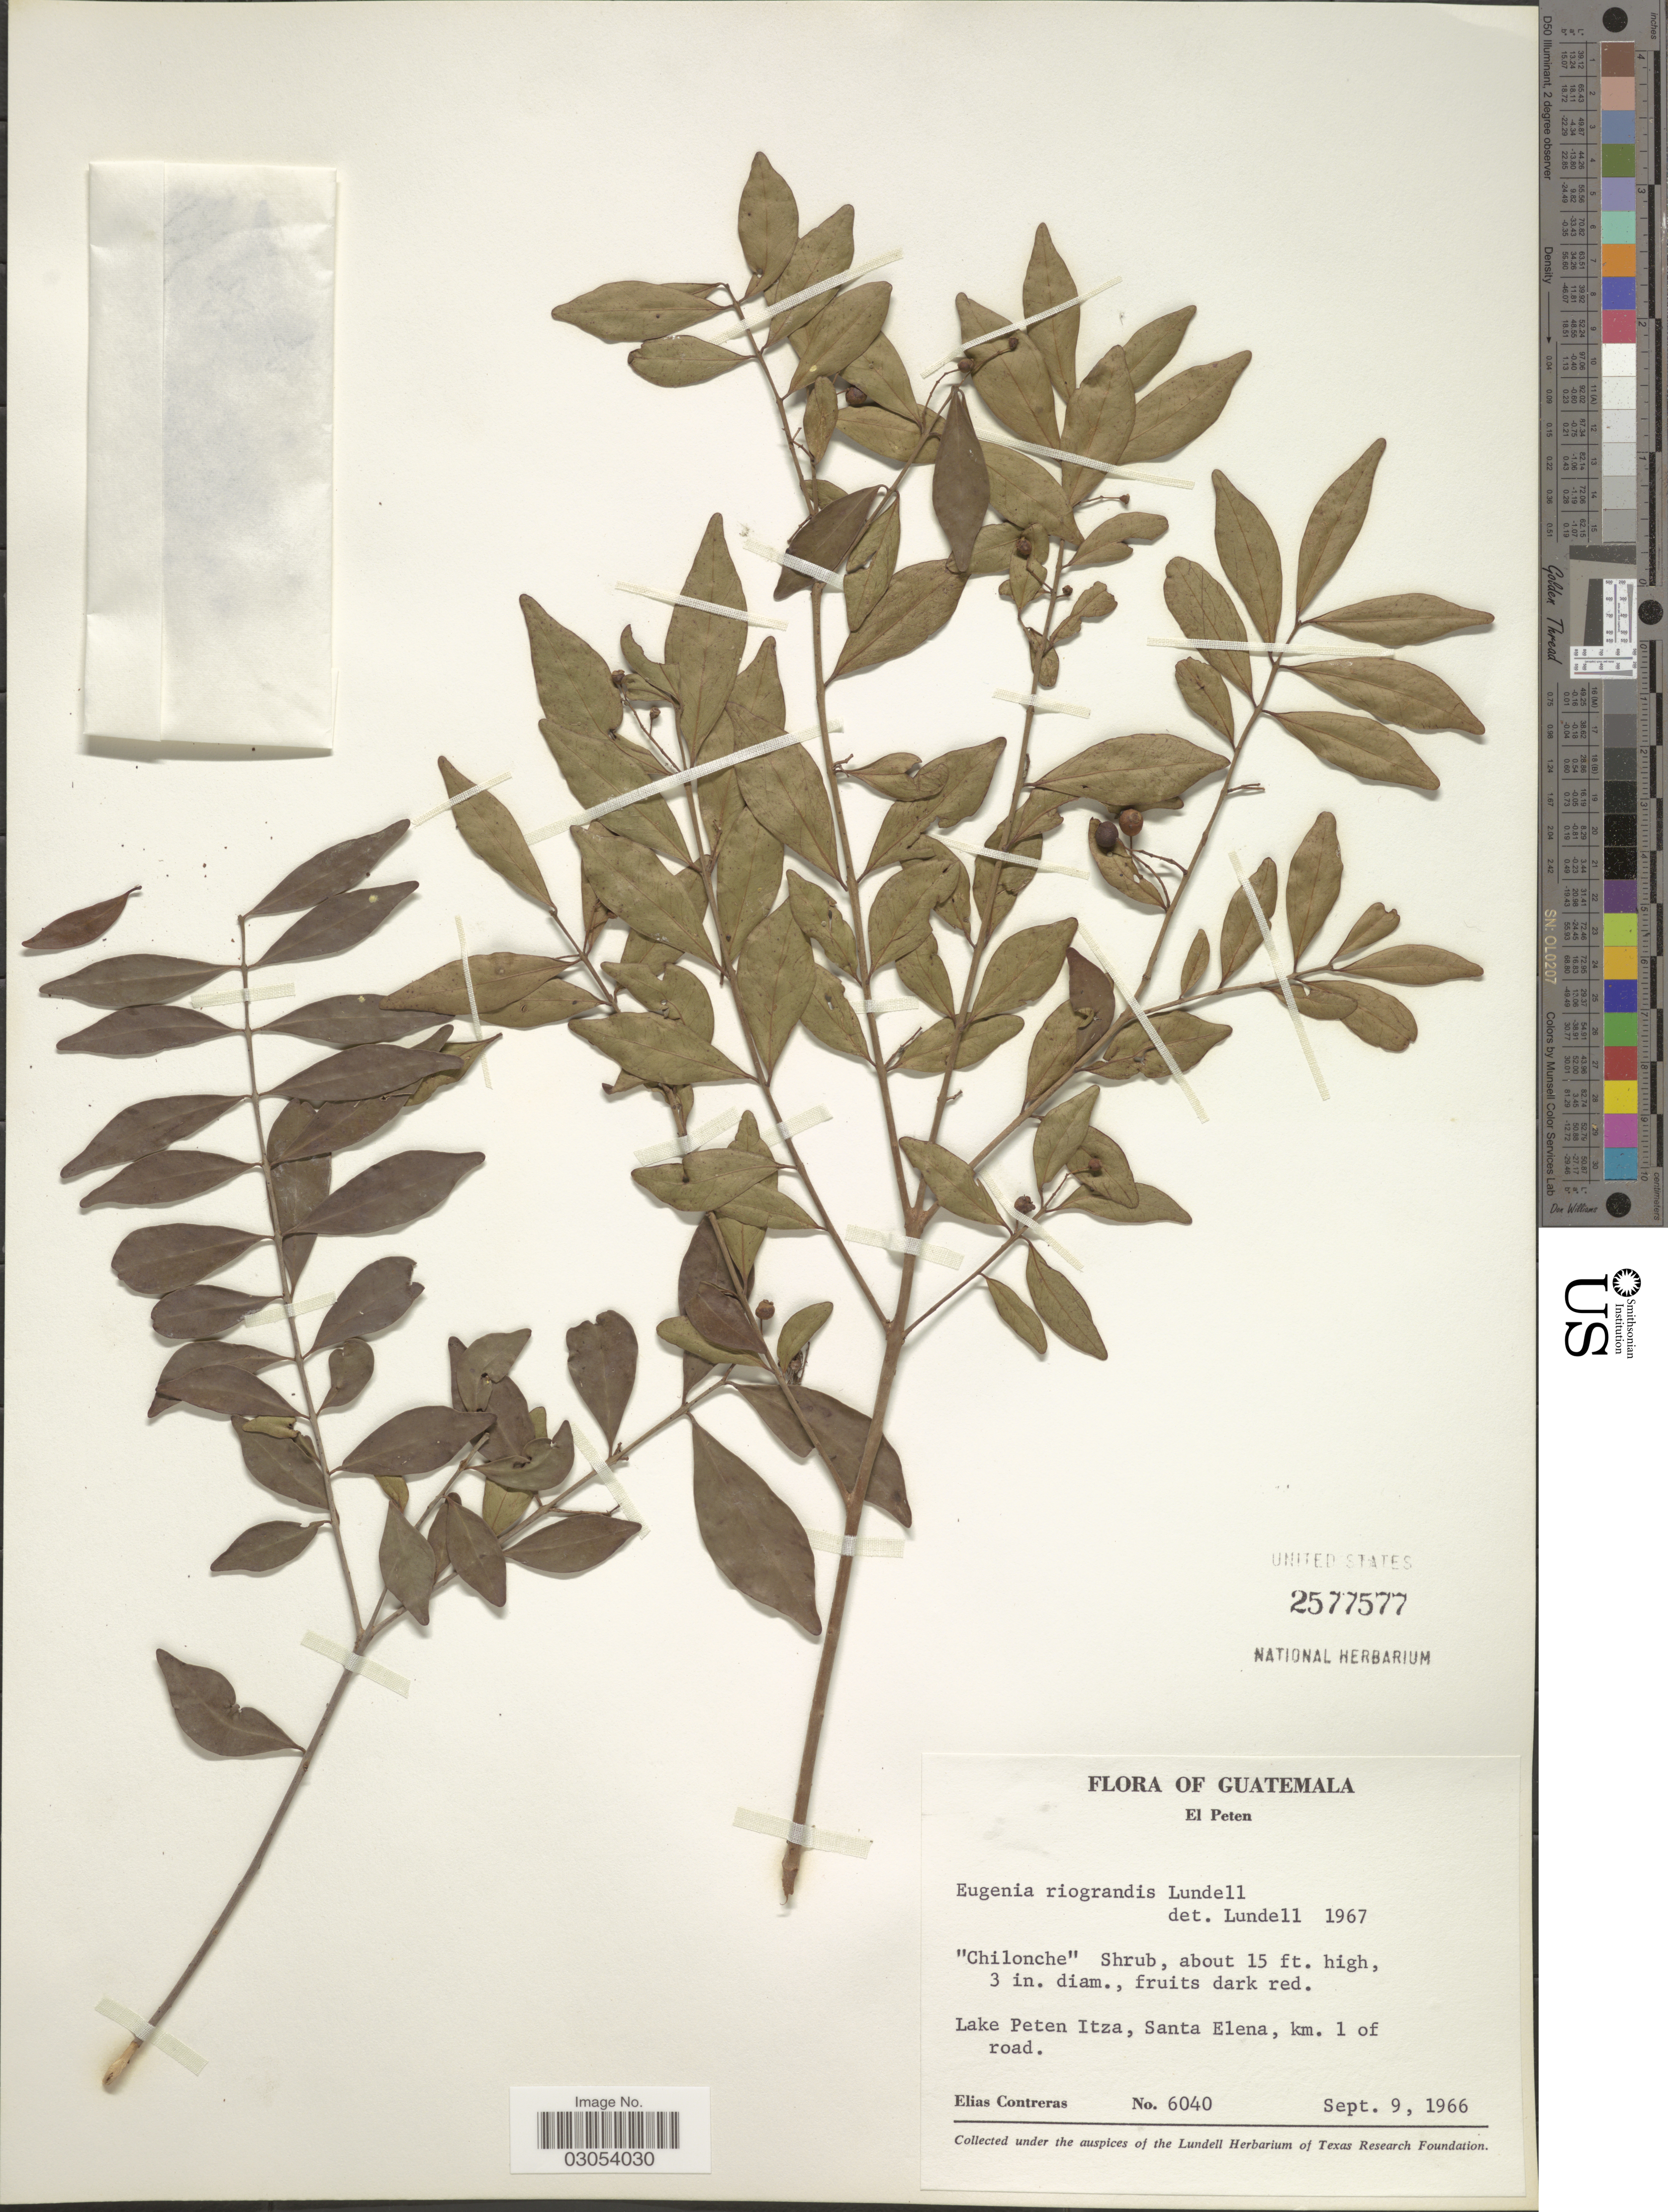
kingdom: Plantae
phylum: Tracheophyta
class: Magnoliopsida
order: Myrtales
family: Myrtaceae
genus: Eugenia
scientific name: Eugenia riograndis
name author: Lundell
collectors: E. Contreras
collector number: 6040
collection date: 1966-09-09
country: Guatemala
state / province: El Petén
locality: Lake Peten Itza, Santa Elena, km. 1 of road.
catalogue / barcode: US 2577577